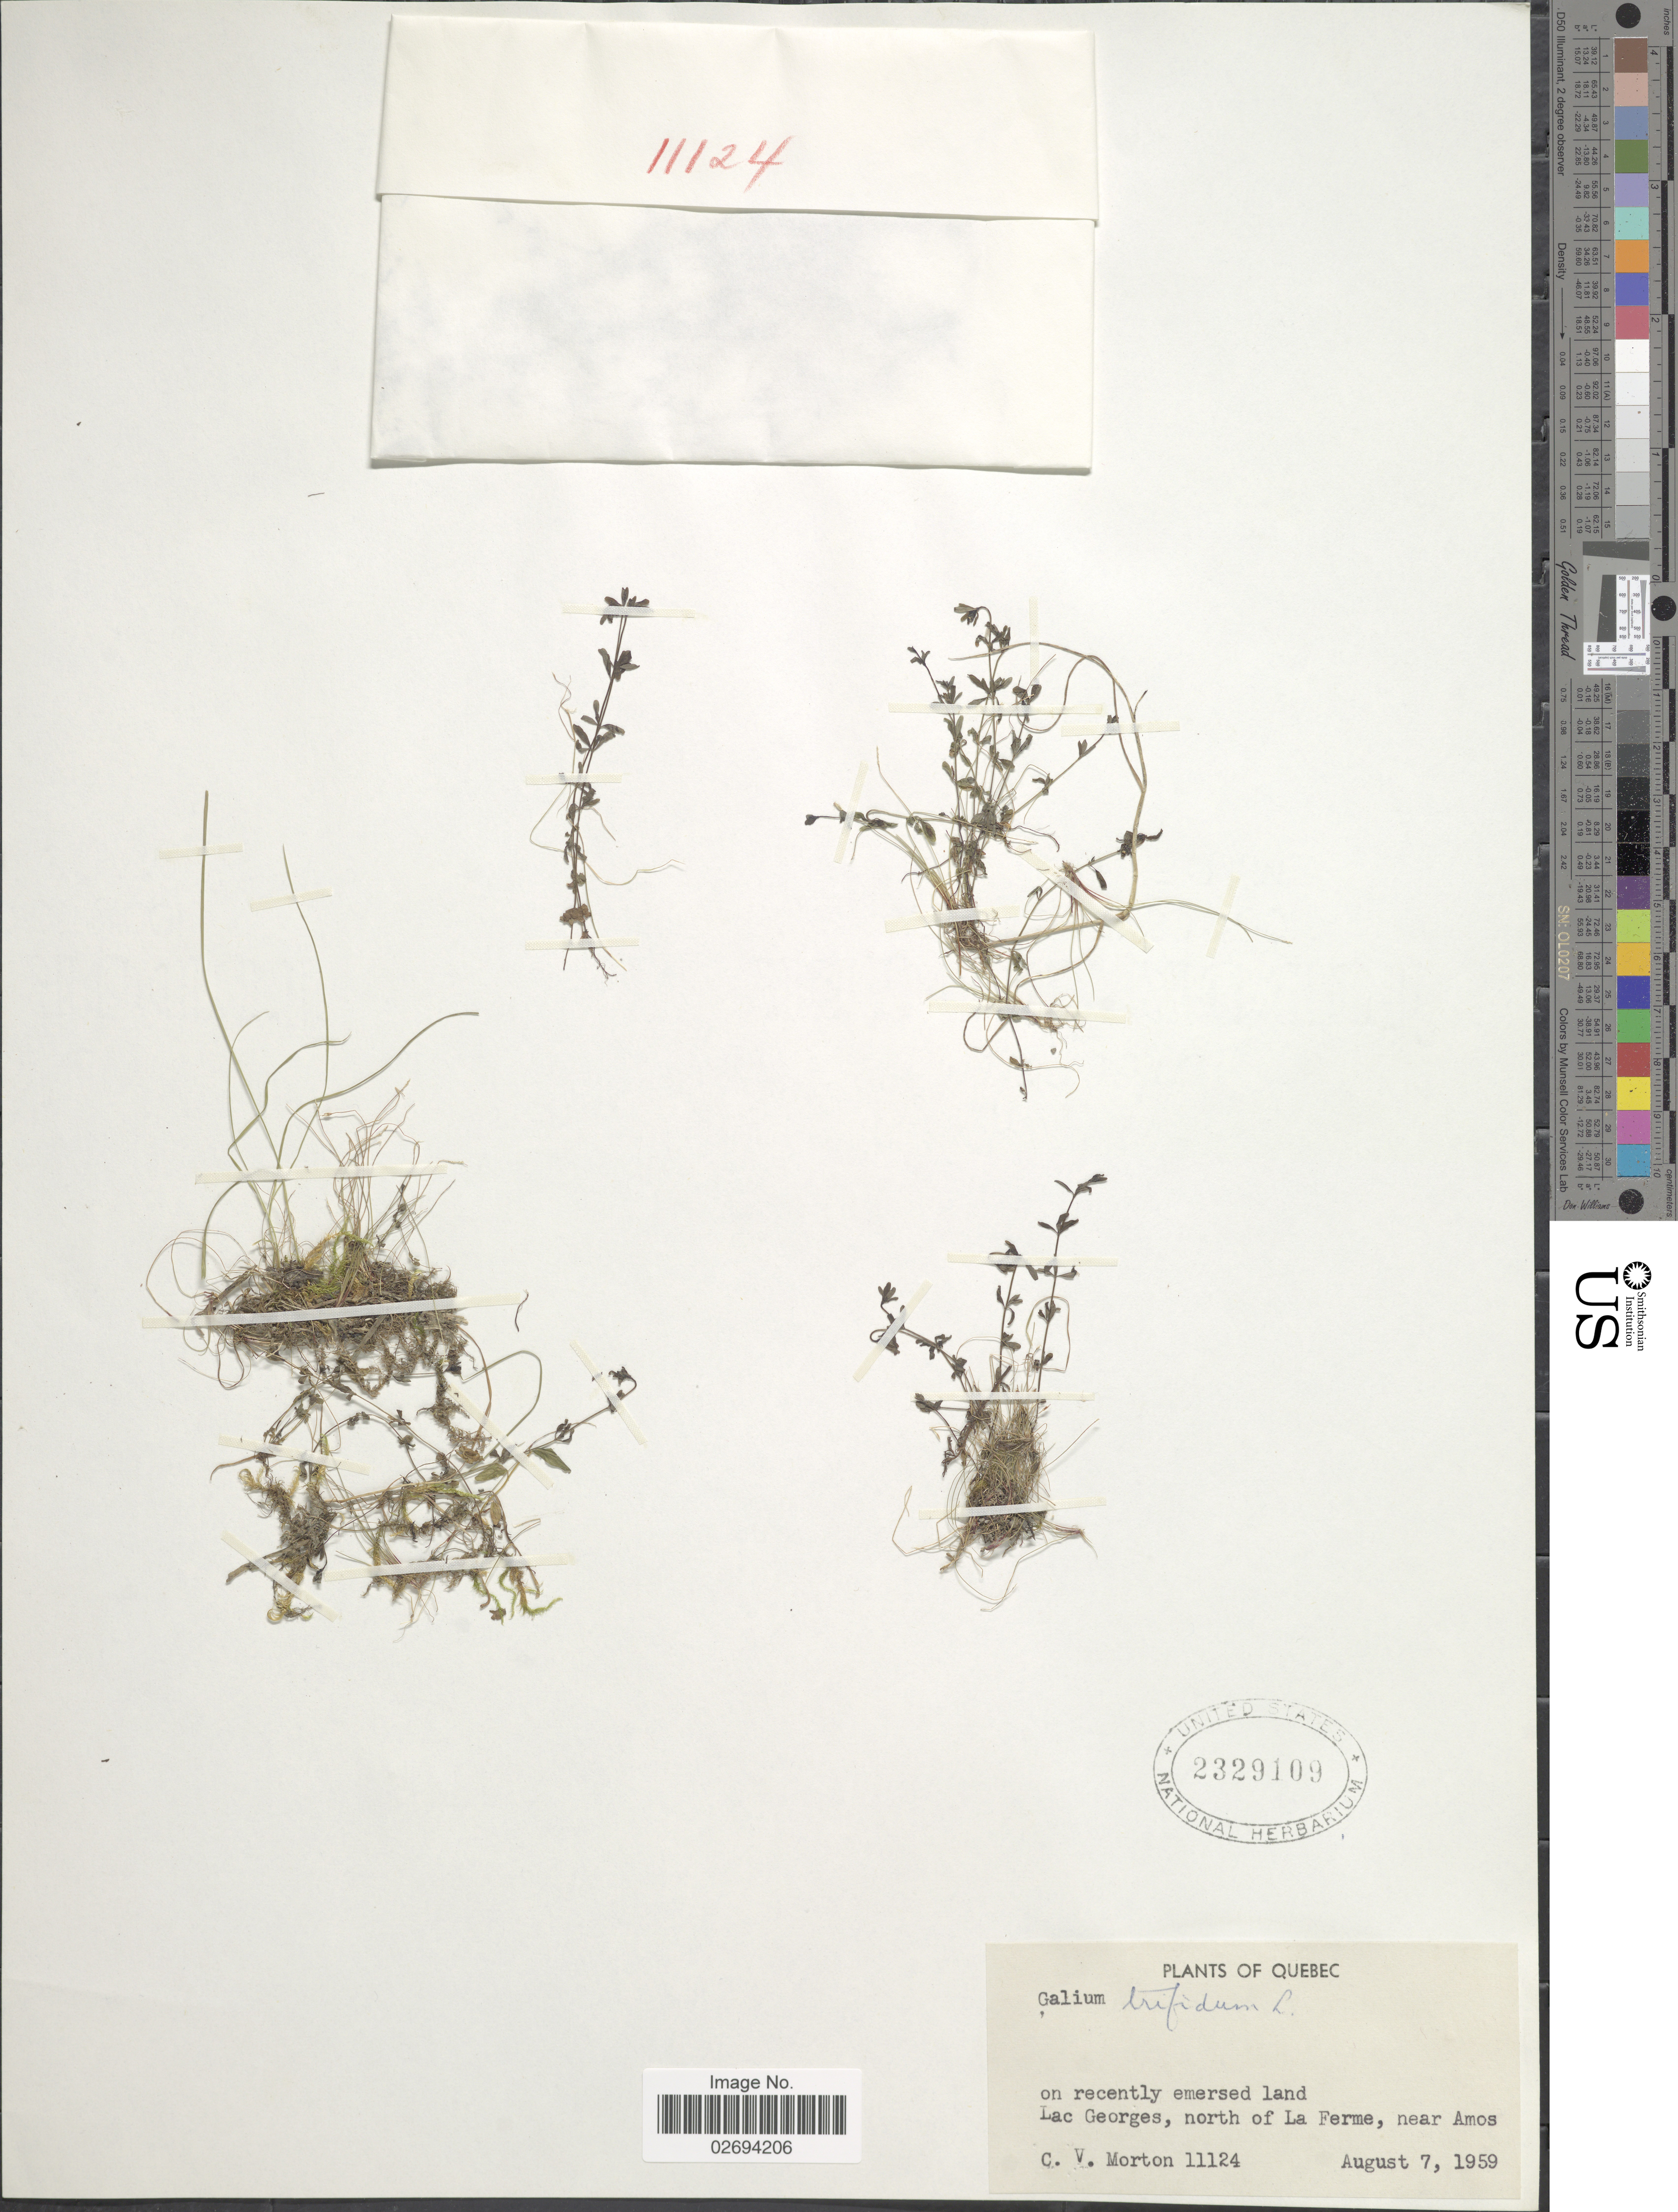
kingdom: Plantae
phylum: Tracheophyta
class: Magnoliopsida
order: Gentianales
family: Rubiaceae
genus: Galium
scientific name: Galium trifidum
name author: L.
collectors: C. V. Morton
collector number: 11124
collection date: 1959-10-07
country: Canada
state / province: Quebec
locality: On recently emersed land, Lac Georges, north of La Ferme, near Amos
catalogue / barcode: US 2329109